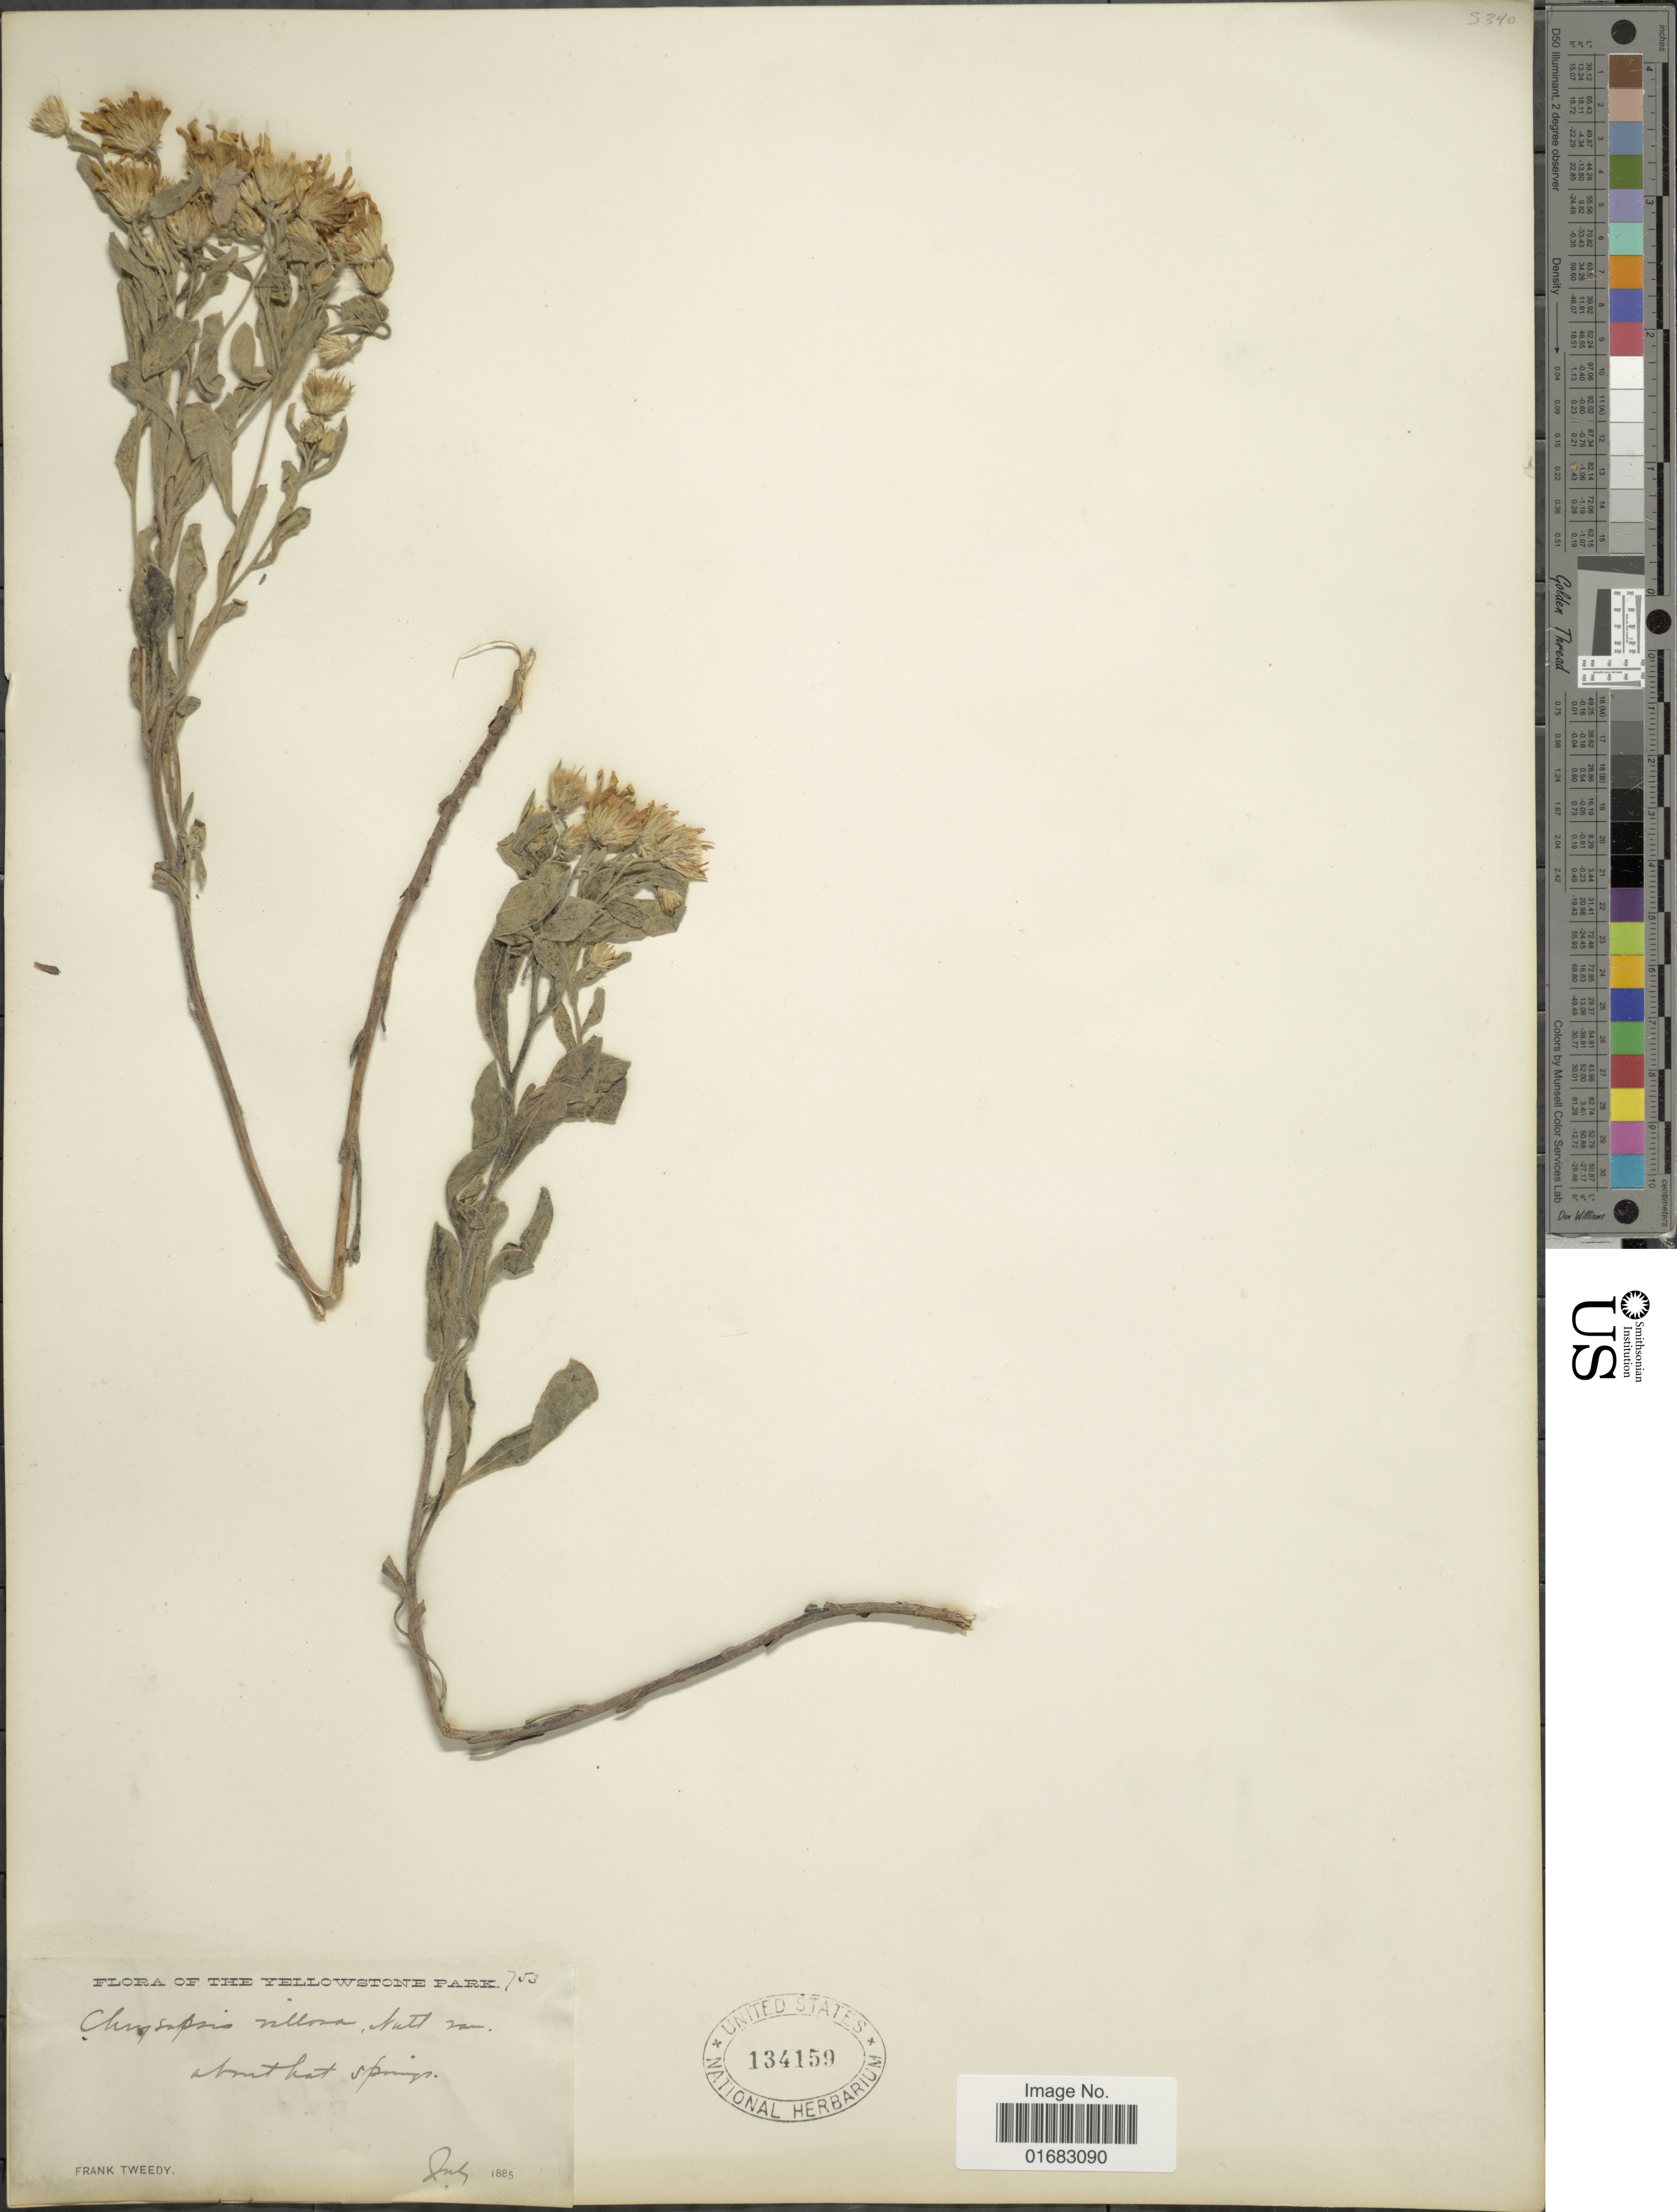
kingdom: Plantae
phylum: Tracheophyta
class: Magnoliopsida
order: Asterales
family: Asteraceae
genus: Heterotheca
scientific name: Heterotheca villosa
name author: (Pursh) Shinners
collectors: F. Tweedy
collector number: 753??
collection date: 1885-07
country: United States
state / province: Wyoming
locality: About that springs. The Yellowstone Park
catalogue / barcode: US 134159